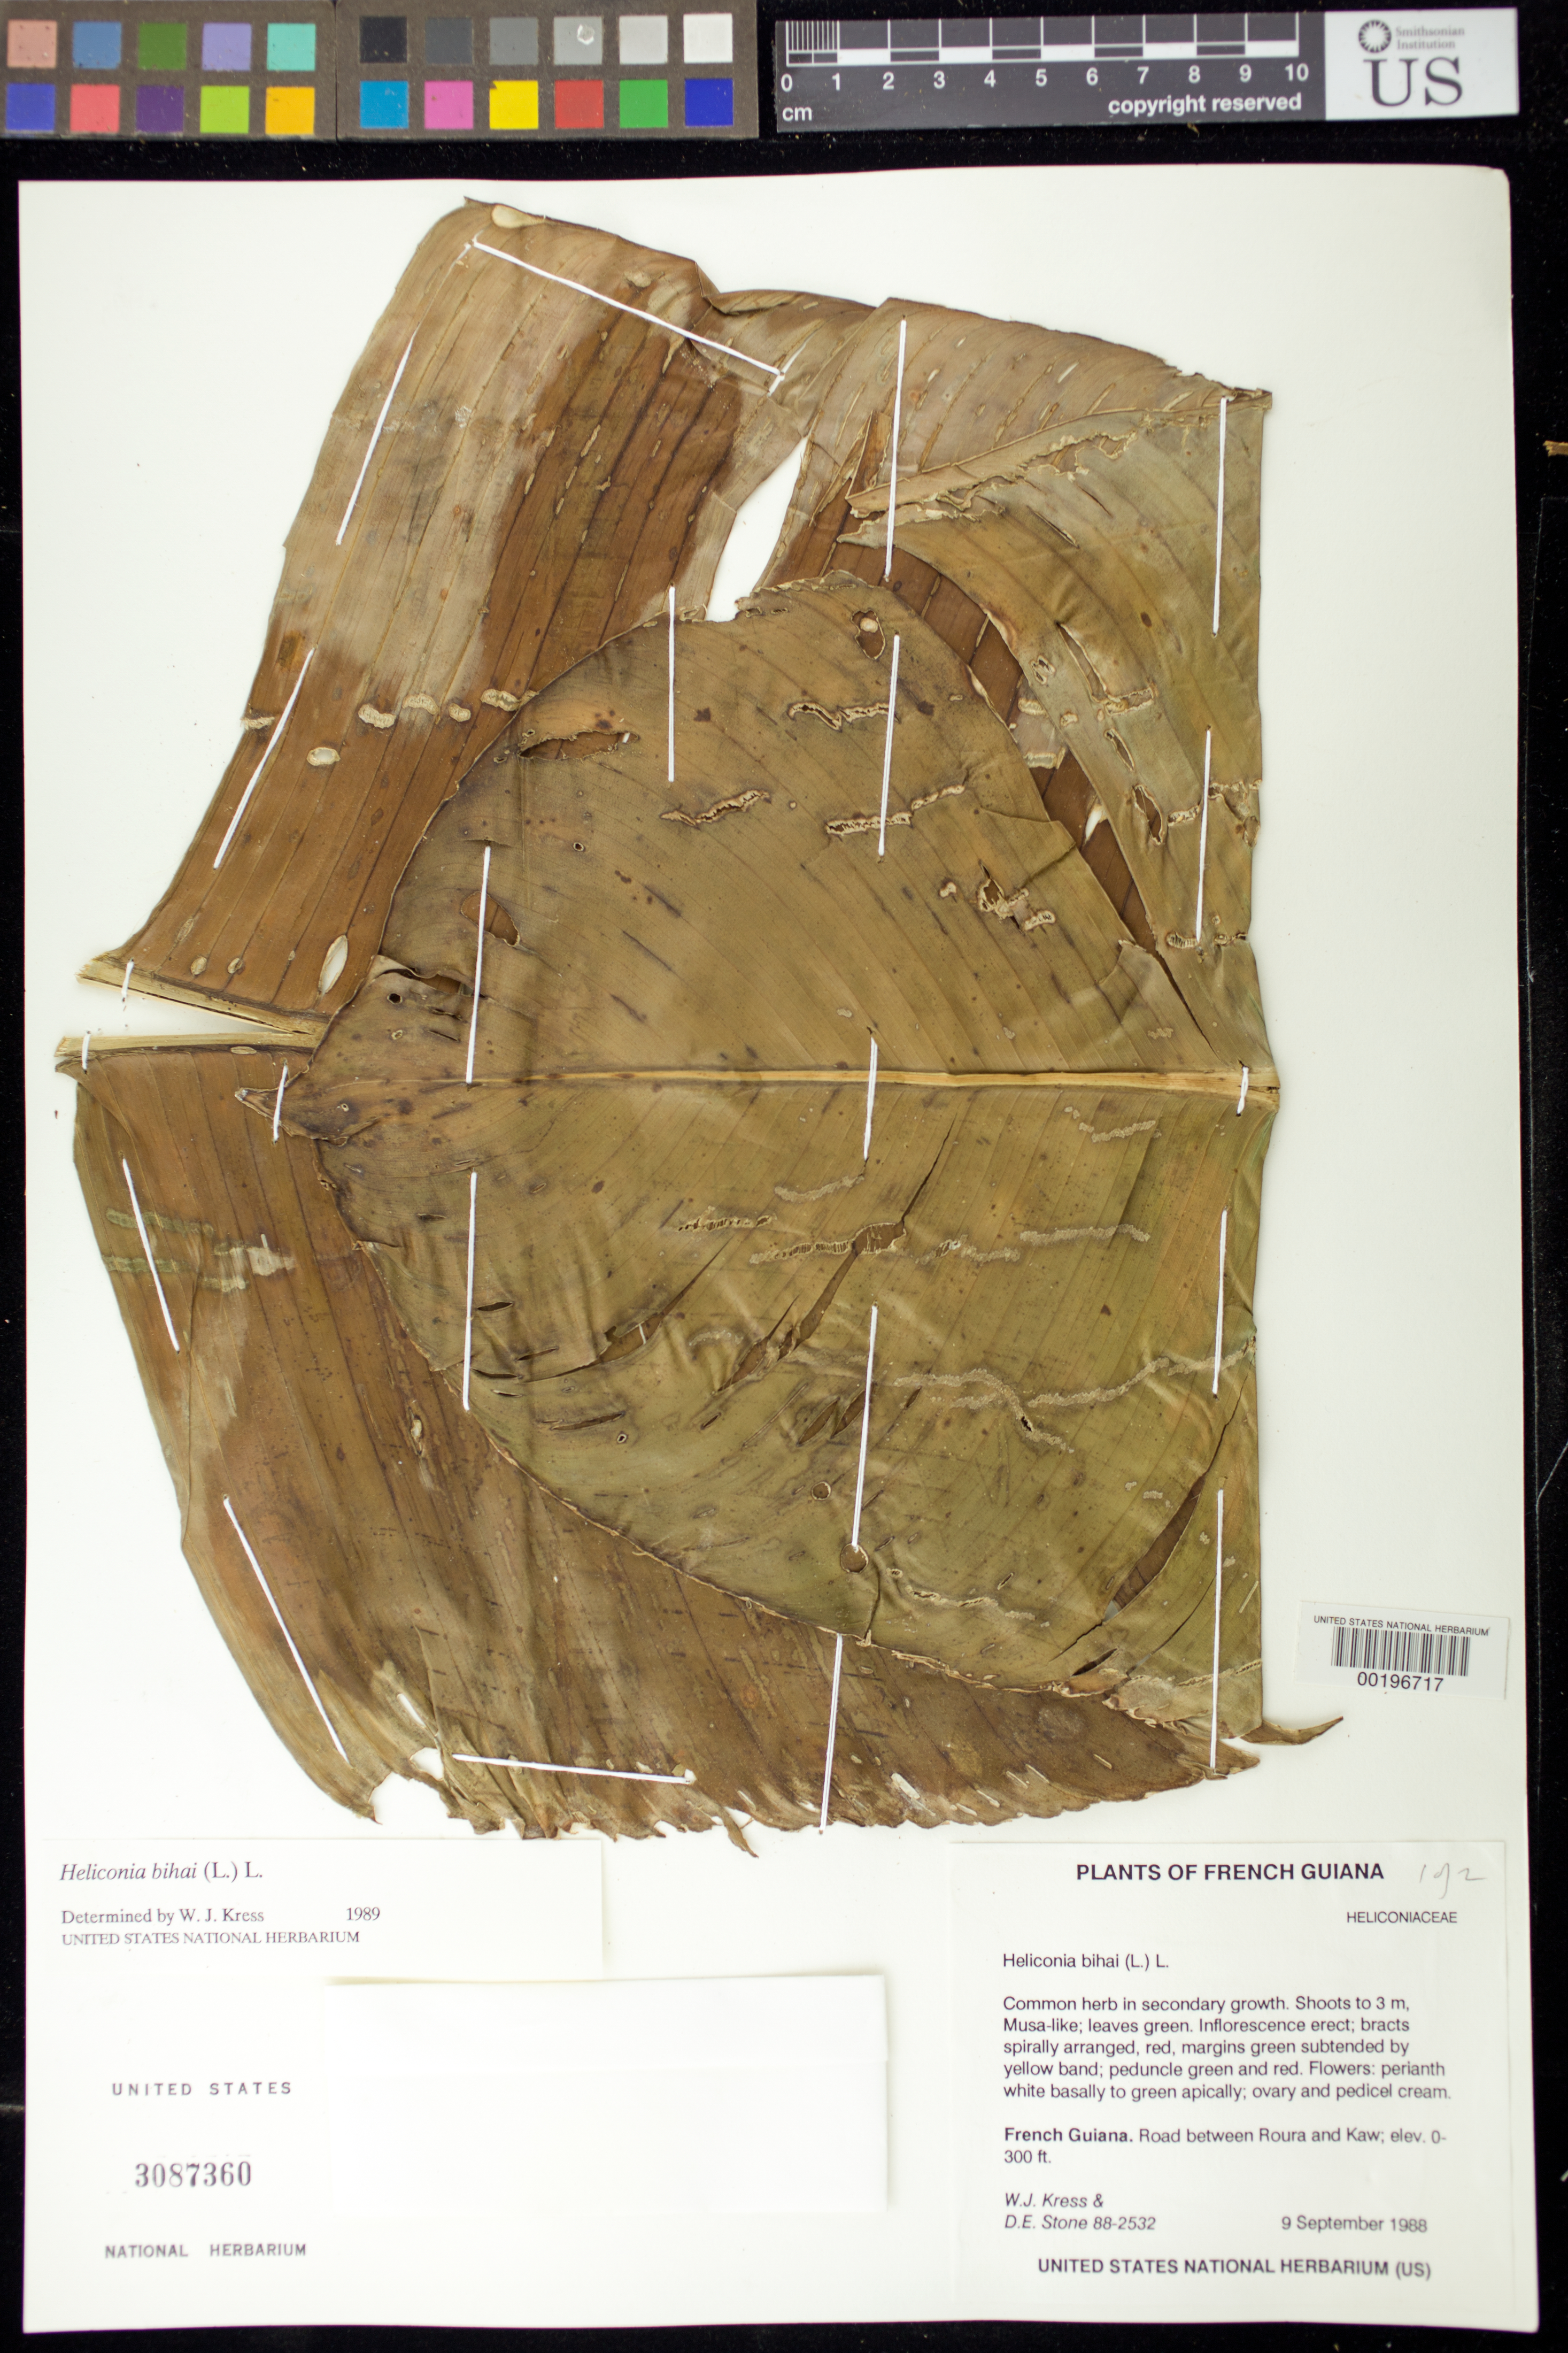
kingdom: Plantae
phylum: Tracheophyta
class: Liliopsida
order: Zingiberales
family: Heliconiaceae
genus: Heliconia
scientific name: Heliconia bihai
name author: (L.) L.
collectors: W. J. Kress & D. E. Stone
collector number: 88-2532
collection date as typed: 09 Sep 1988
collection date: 1988-09-09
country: French Guiana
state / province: Cayenne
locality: Road between roura and kaw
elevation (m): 0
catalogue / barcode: US 3087360